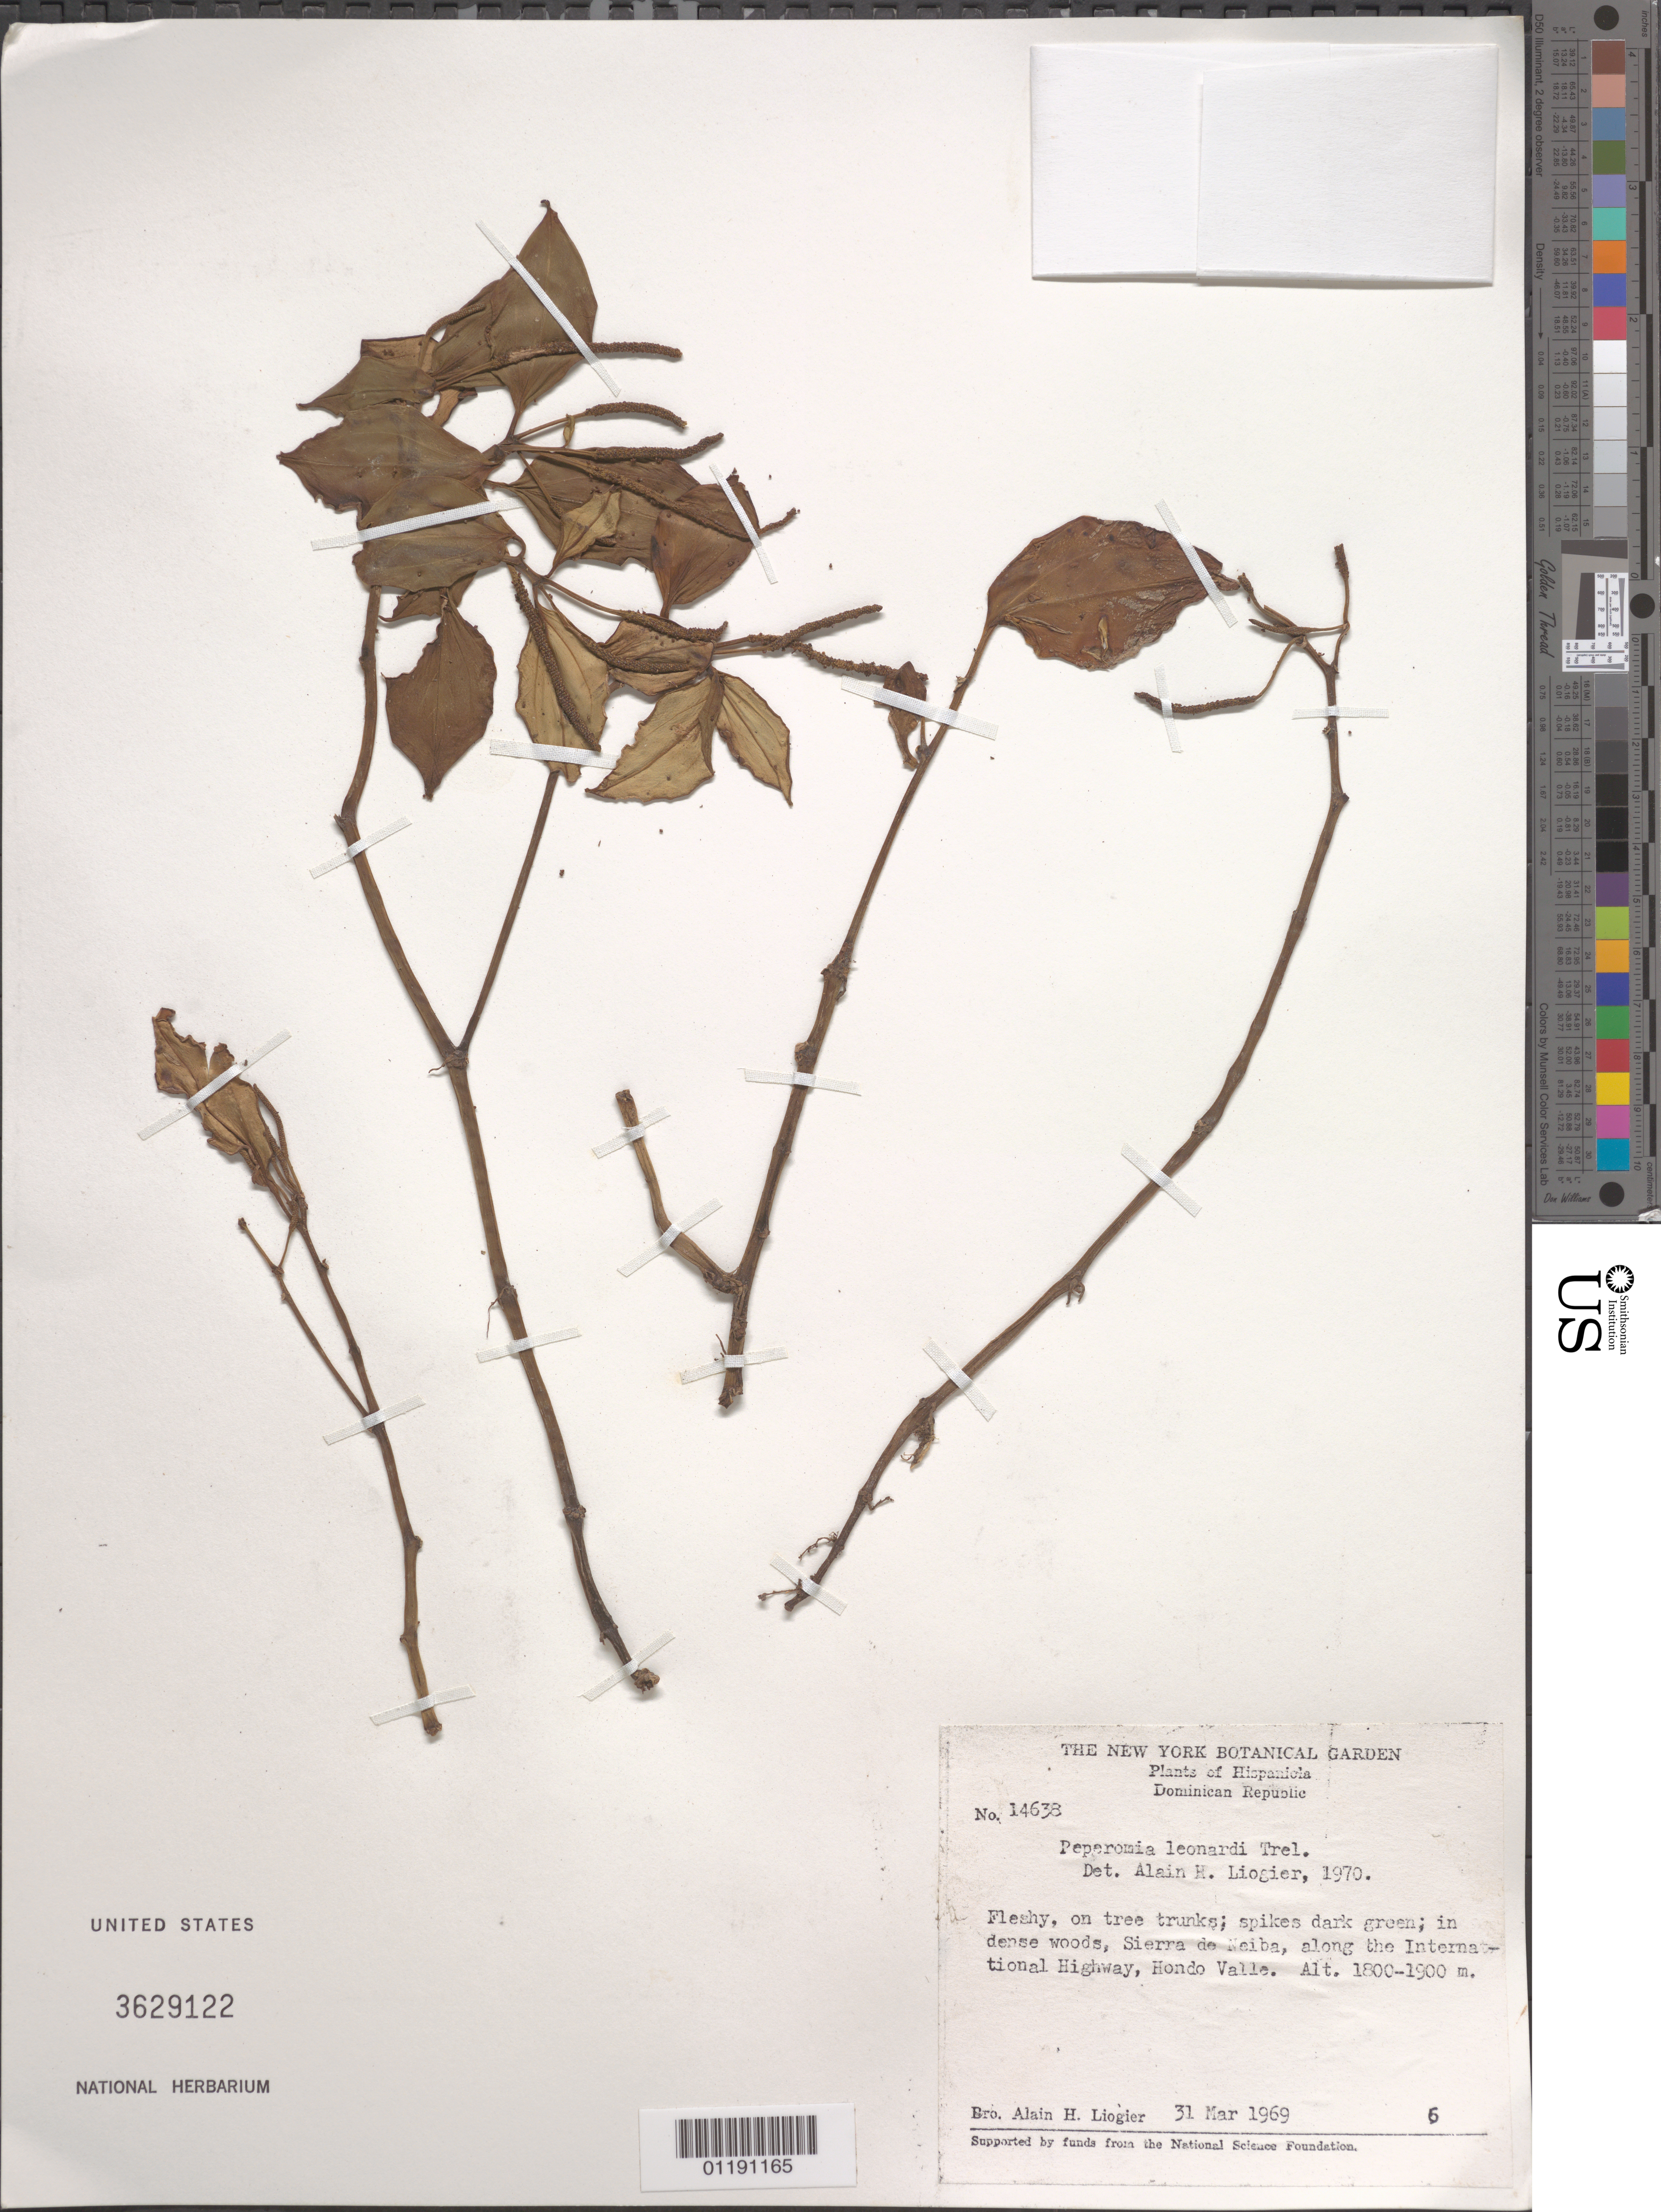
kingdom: Plantae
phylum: Tracheophyta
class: Magnoliopsida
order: Piperales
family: Piperaceae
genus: Peperomia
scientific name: Peperomia leonardi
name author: Trel.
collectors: A. H. Liogier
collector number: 14638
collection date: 1969-03-31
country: Dominican Republic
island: Hispaniola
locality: Sierra de Nieba, along the International Highway, Hondo Valle.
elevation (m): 1800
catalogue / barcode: US 3629122